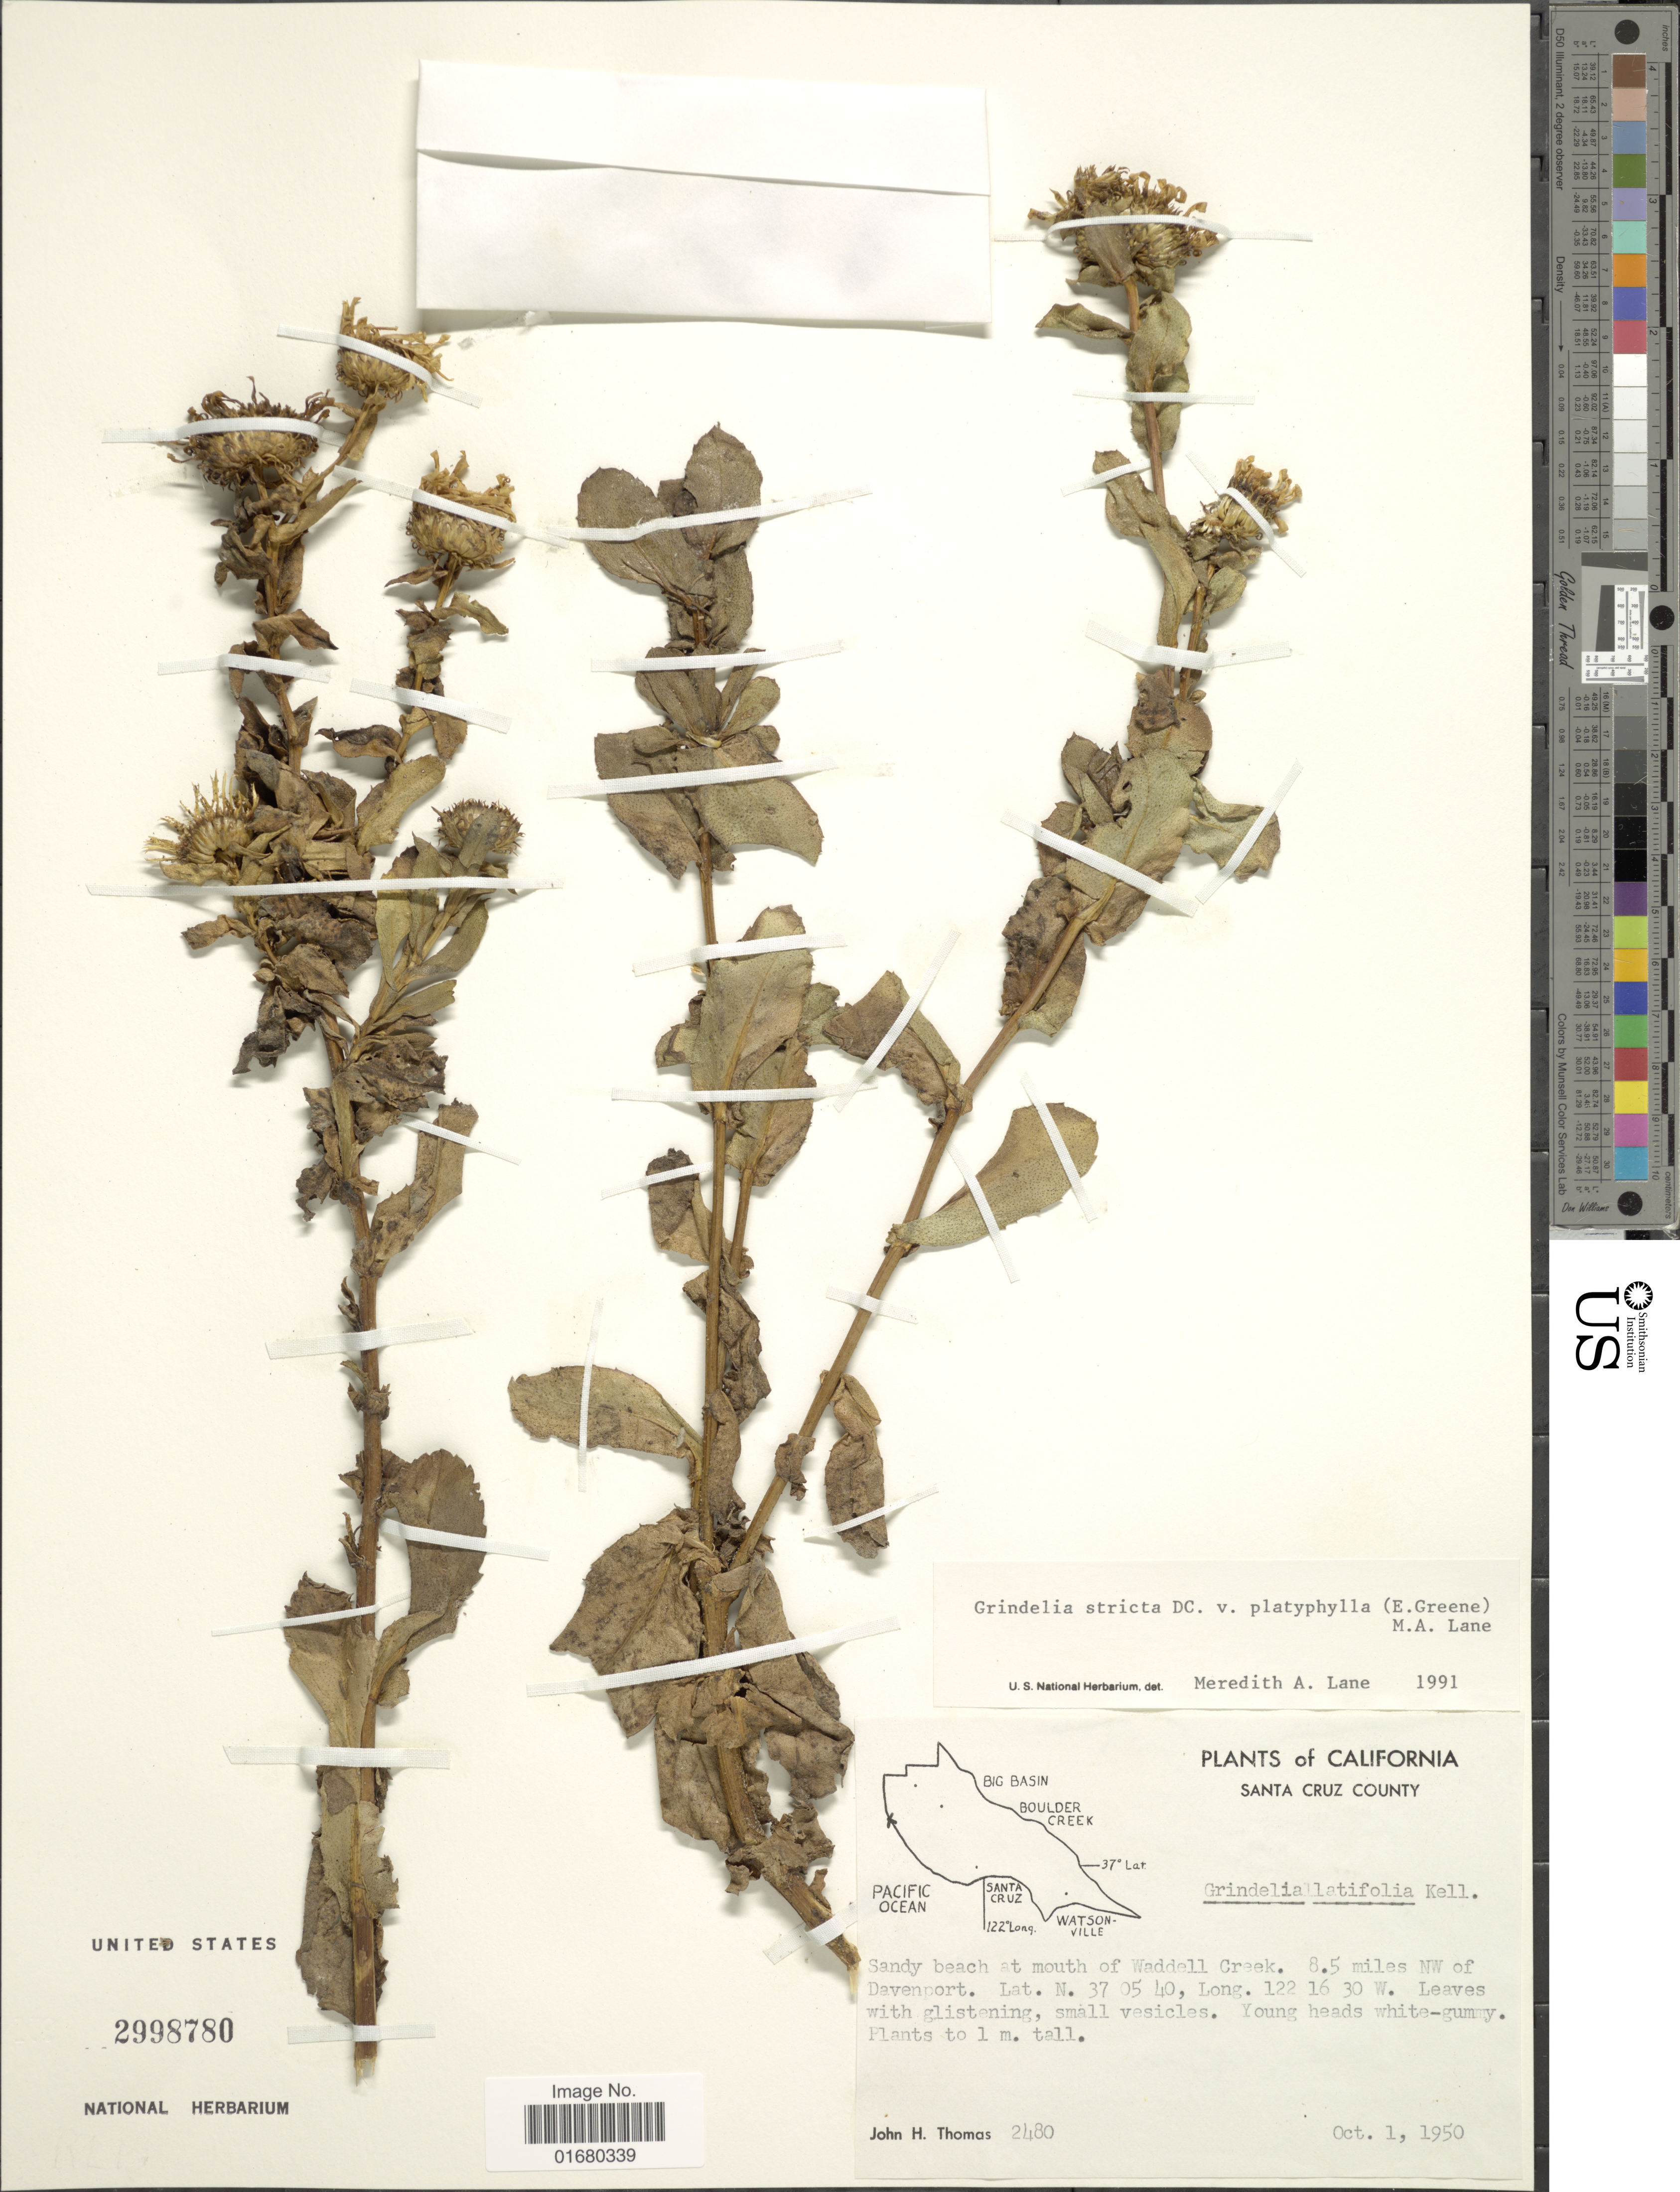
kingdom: Plantae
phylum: Tracheophyta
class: Magnoliopsida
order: Asterales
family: Asteraceae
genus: Grindelia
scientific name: Grindelia stricta var. platyphylla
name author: (Greene) M.A. Lane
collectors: J. H. Thomas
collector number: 2480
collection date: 1950-10-01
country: United States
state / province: California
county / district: Santa Cruz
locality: Santa Cruz County, Sandy beach at mouth of Waddell Creek, 8.5 miles NW of Davenport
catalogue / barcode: US 2998780